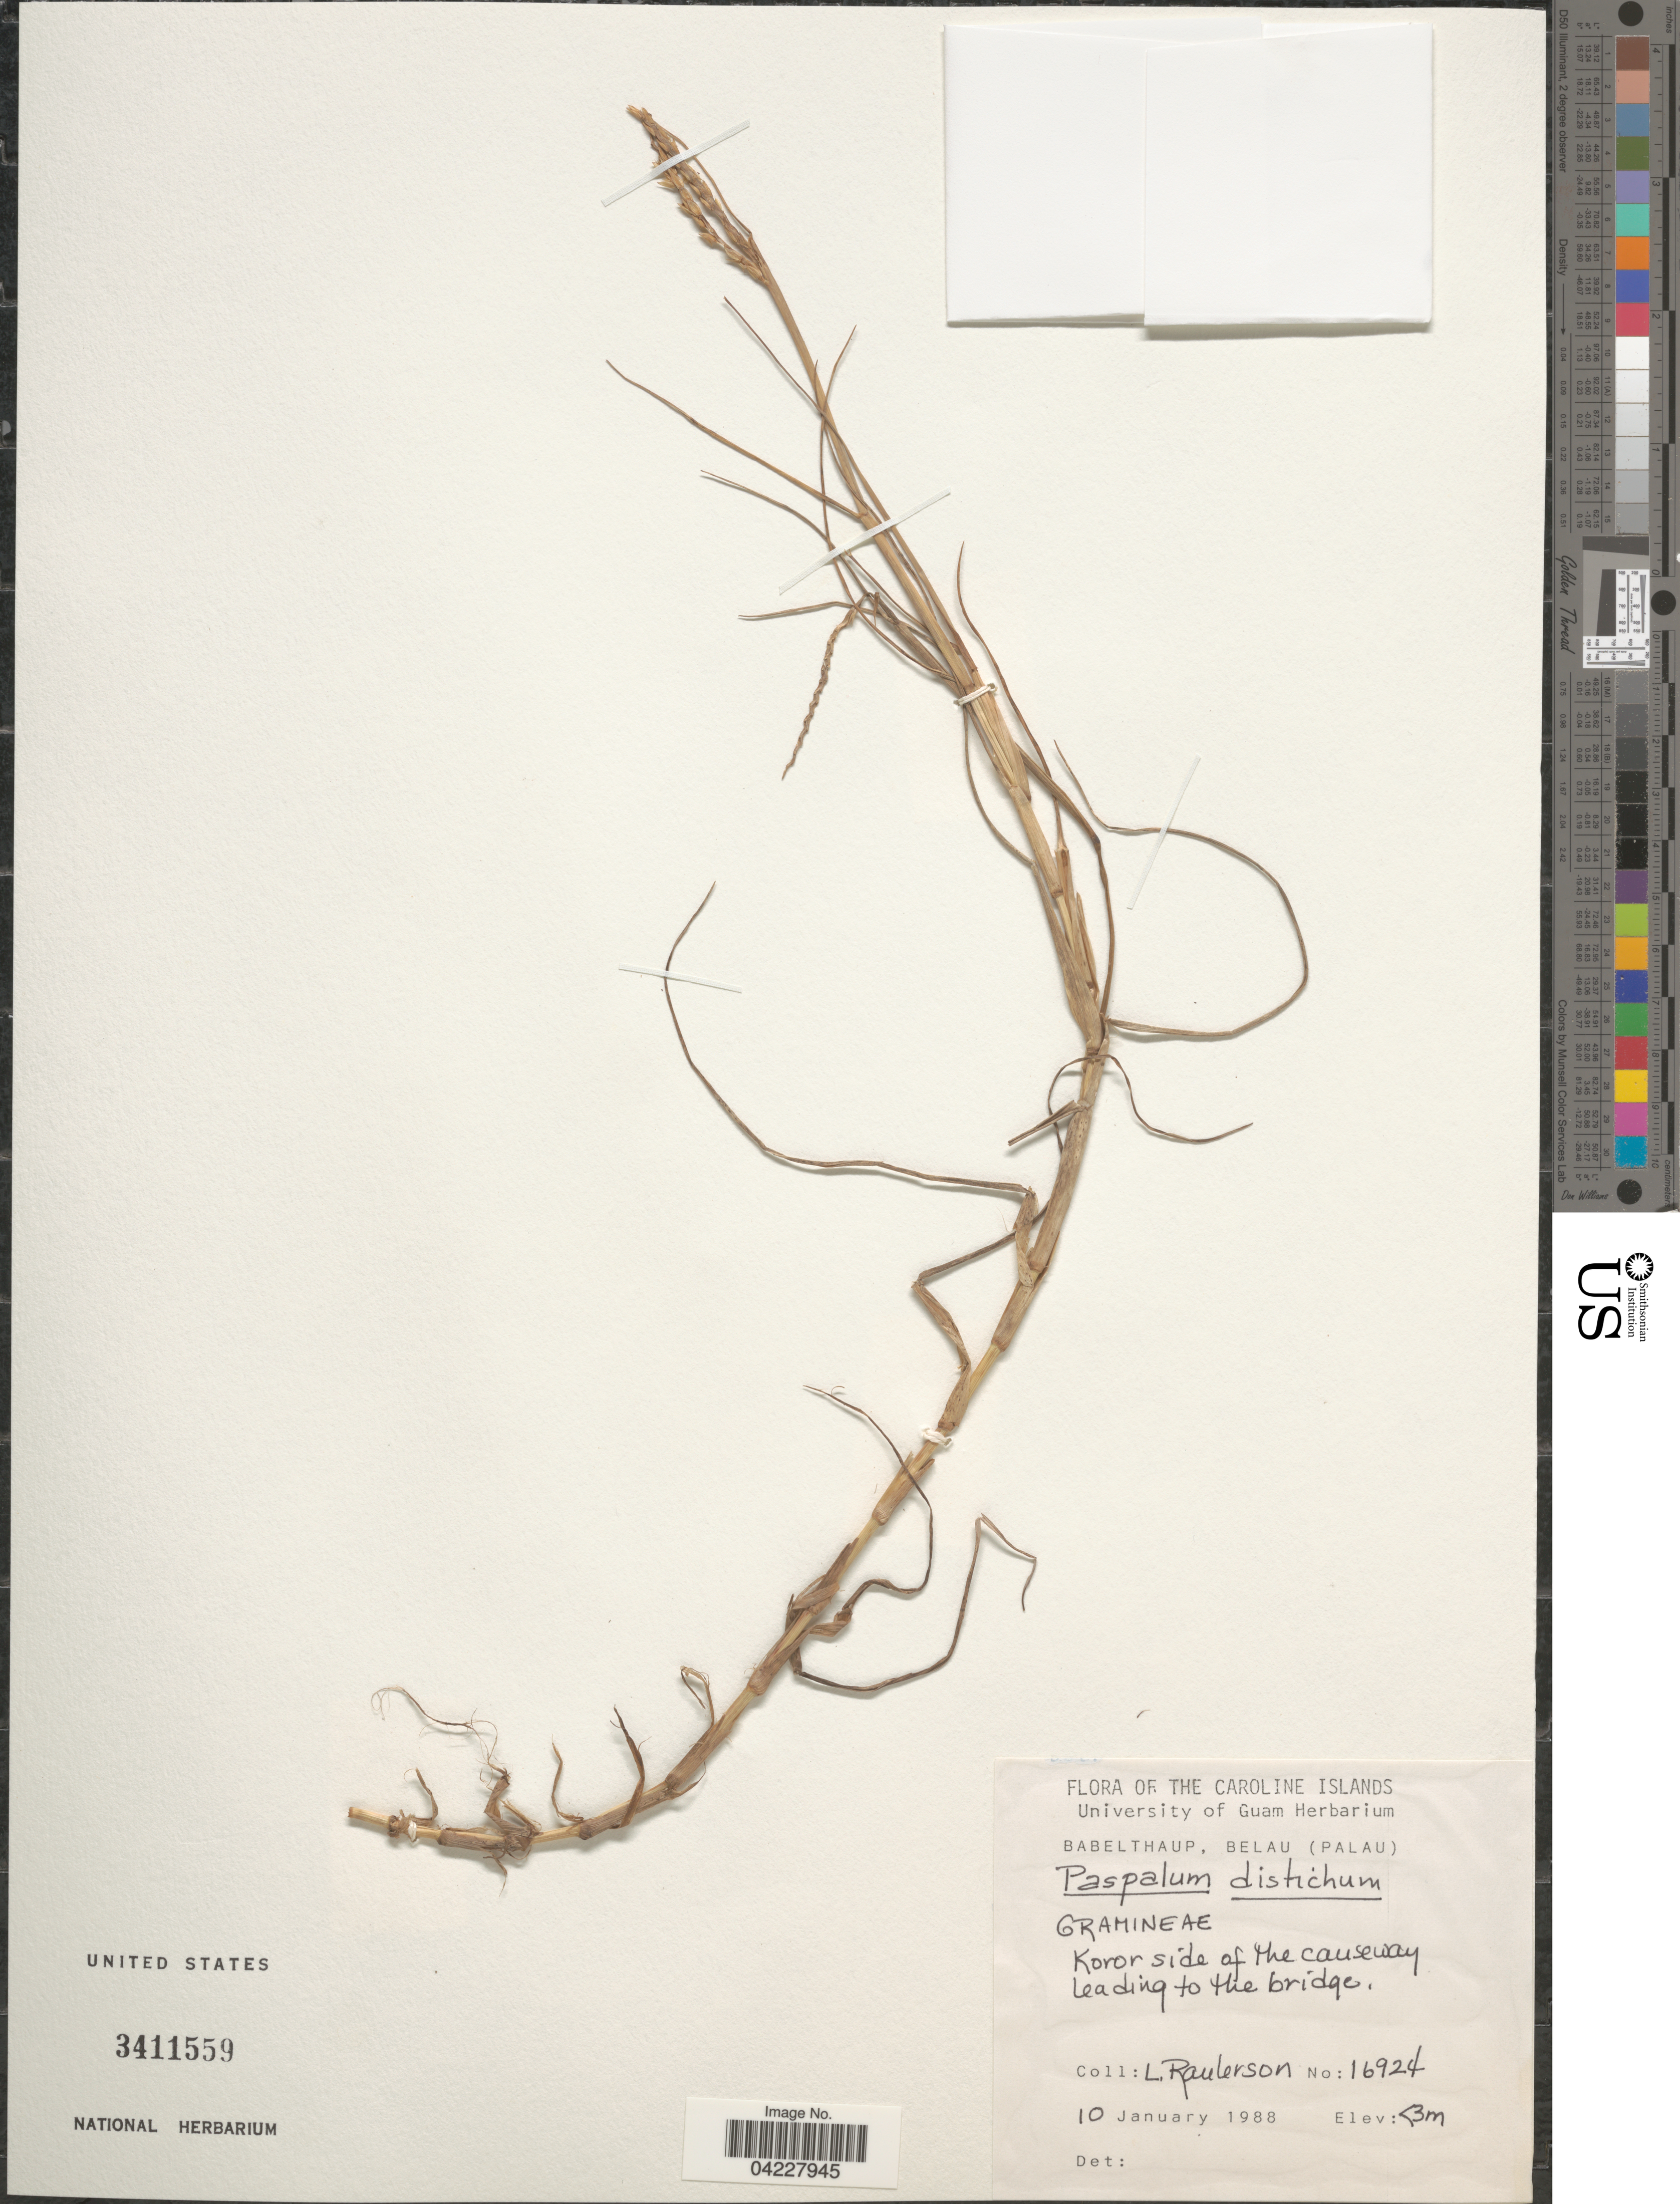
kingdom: Plantae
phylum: Tracheophyta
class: Liliopsida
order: Poales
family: Poaceae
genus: Paspalum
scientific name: Paspalum distichum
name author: L.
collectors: L. Raulerson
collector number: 16924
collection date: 1988-01-10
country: Palau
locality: The Caroline Islands. Babelthaup, Belau (Palau). Koror side of the causeway leading to the bridge.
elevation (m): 3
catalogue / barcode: US 3411559